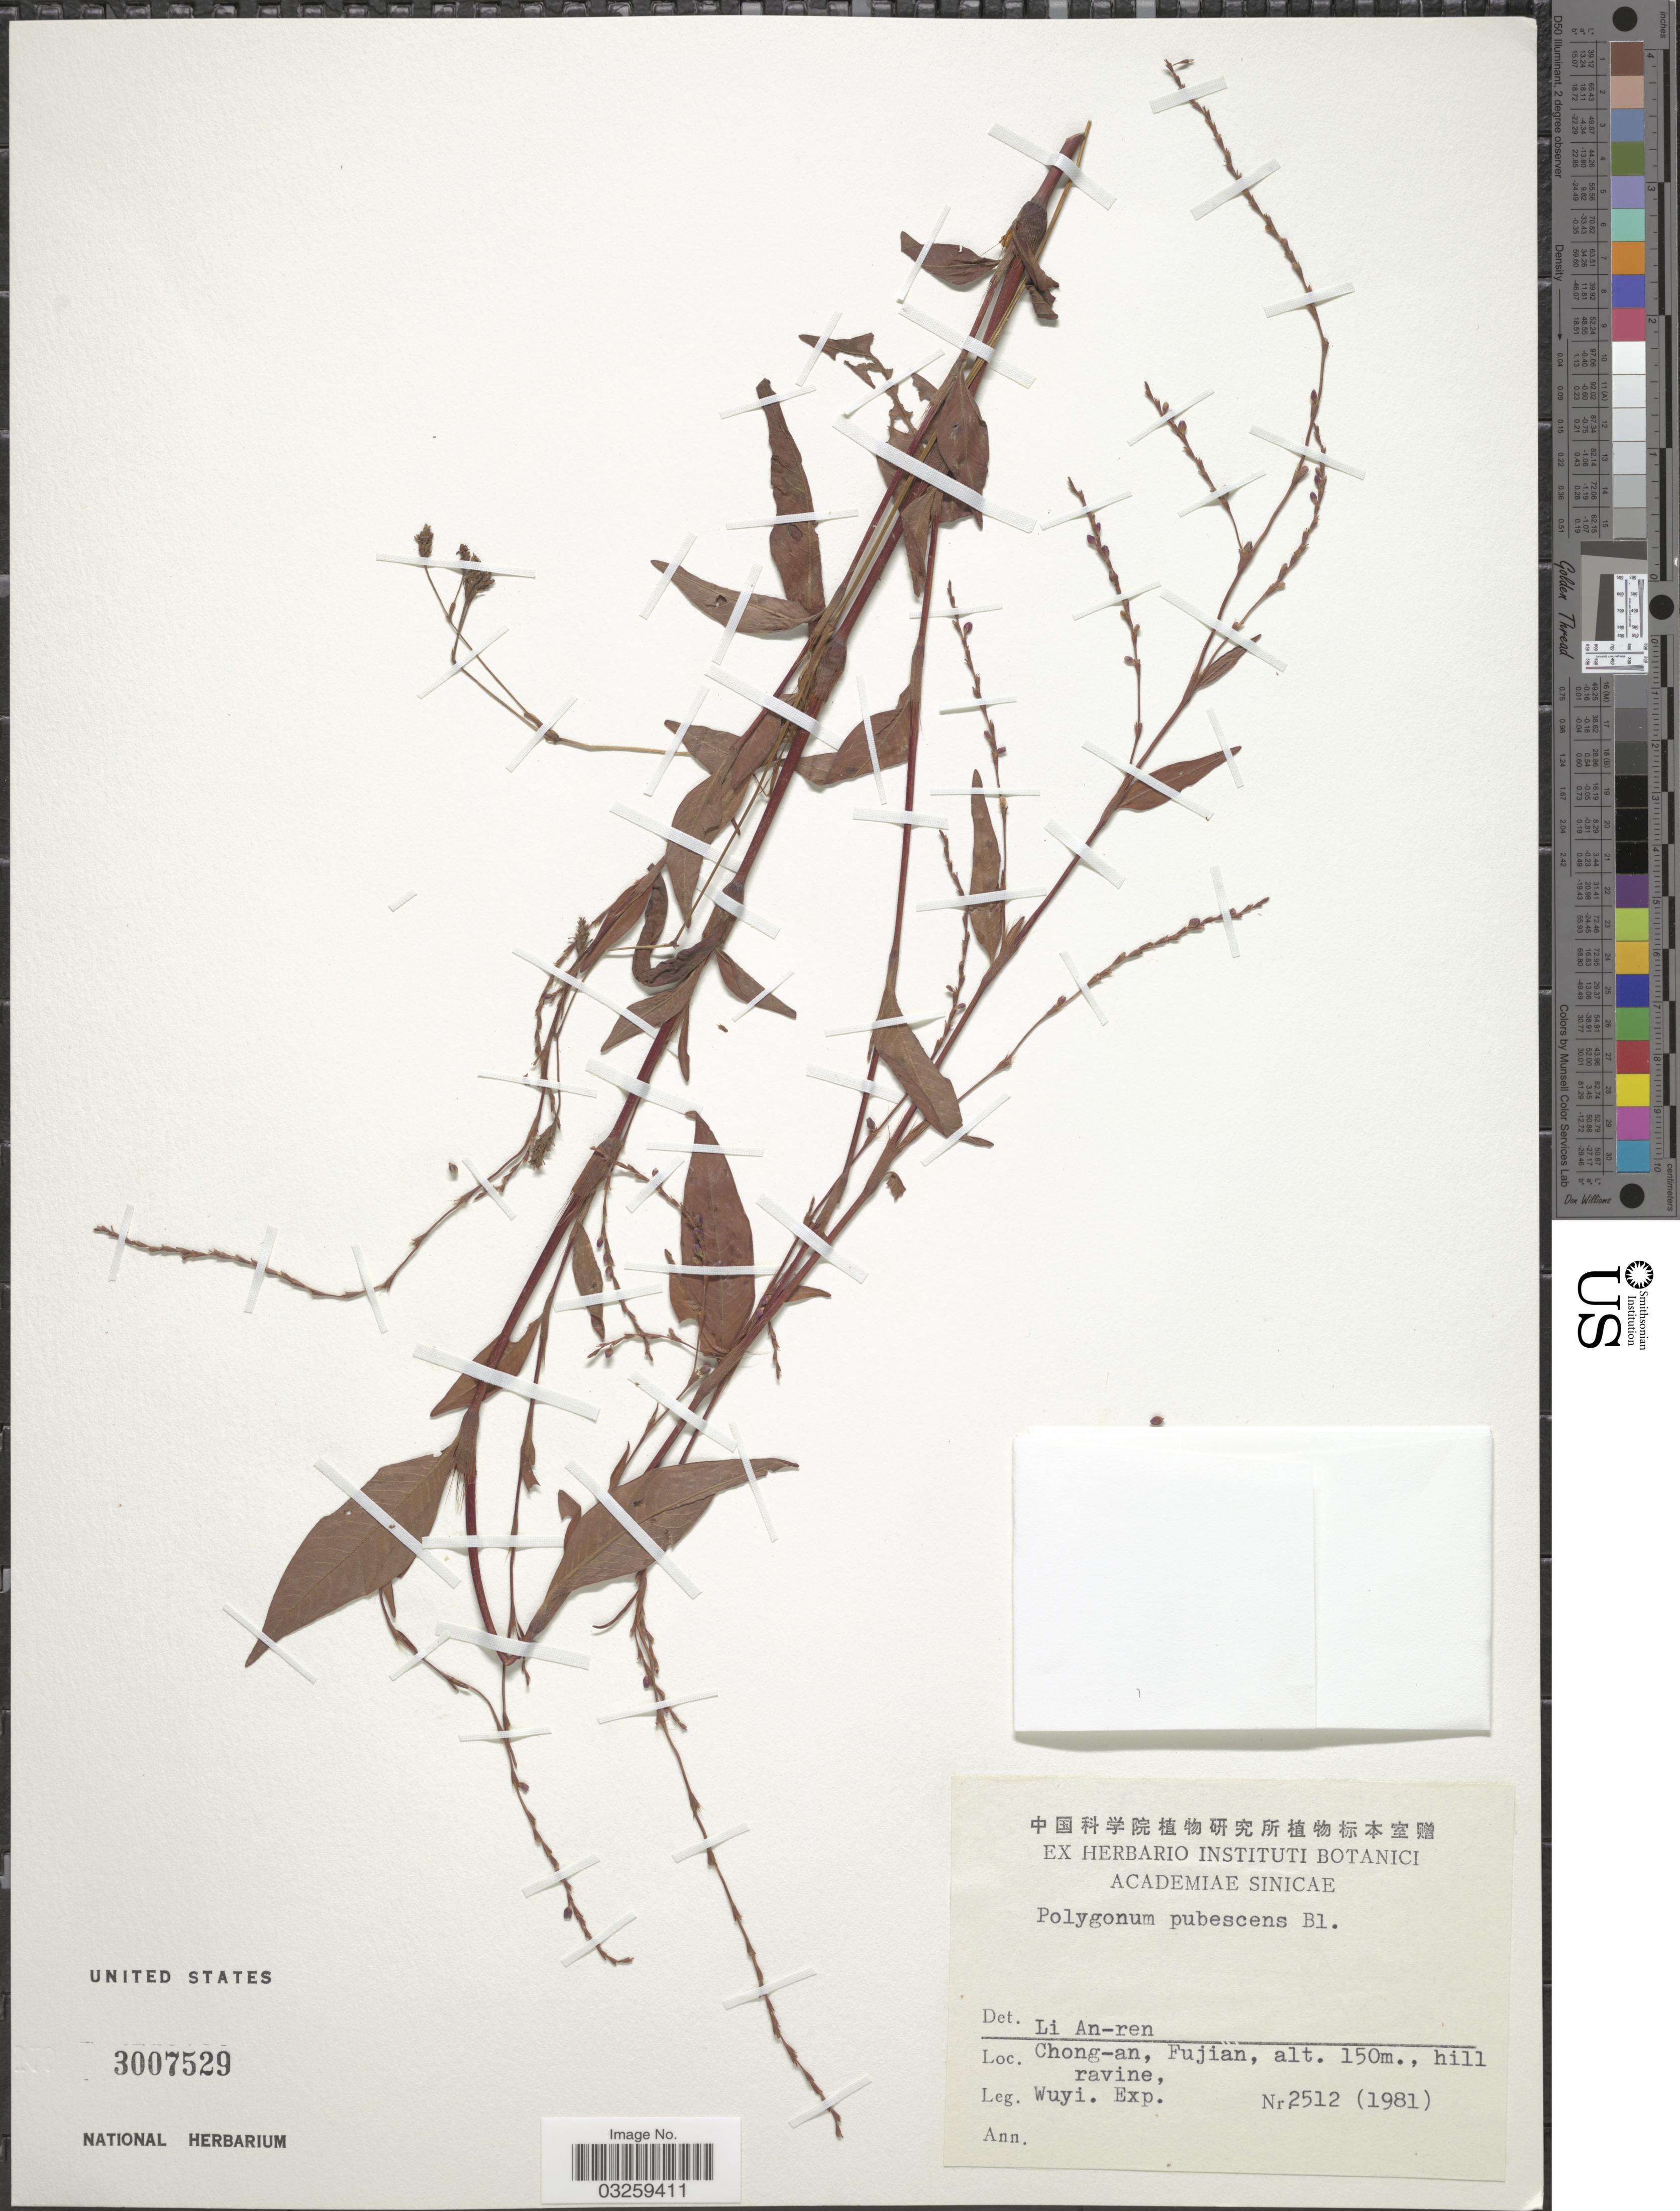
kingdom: Plantae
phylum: Tracheophyta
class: Magnoliopsida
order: Caryophyllales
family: Polygonaceae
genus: Polygonum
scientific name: Polygonum pubescens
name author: Blume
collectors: Wuyi. Exped.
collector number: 2512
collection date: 1981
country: China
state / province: Fujian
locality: Chong-an.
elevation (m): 150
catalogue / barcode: US 3007529